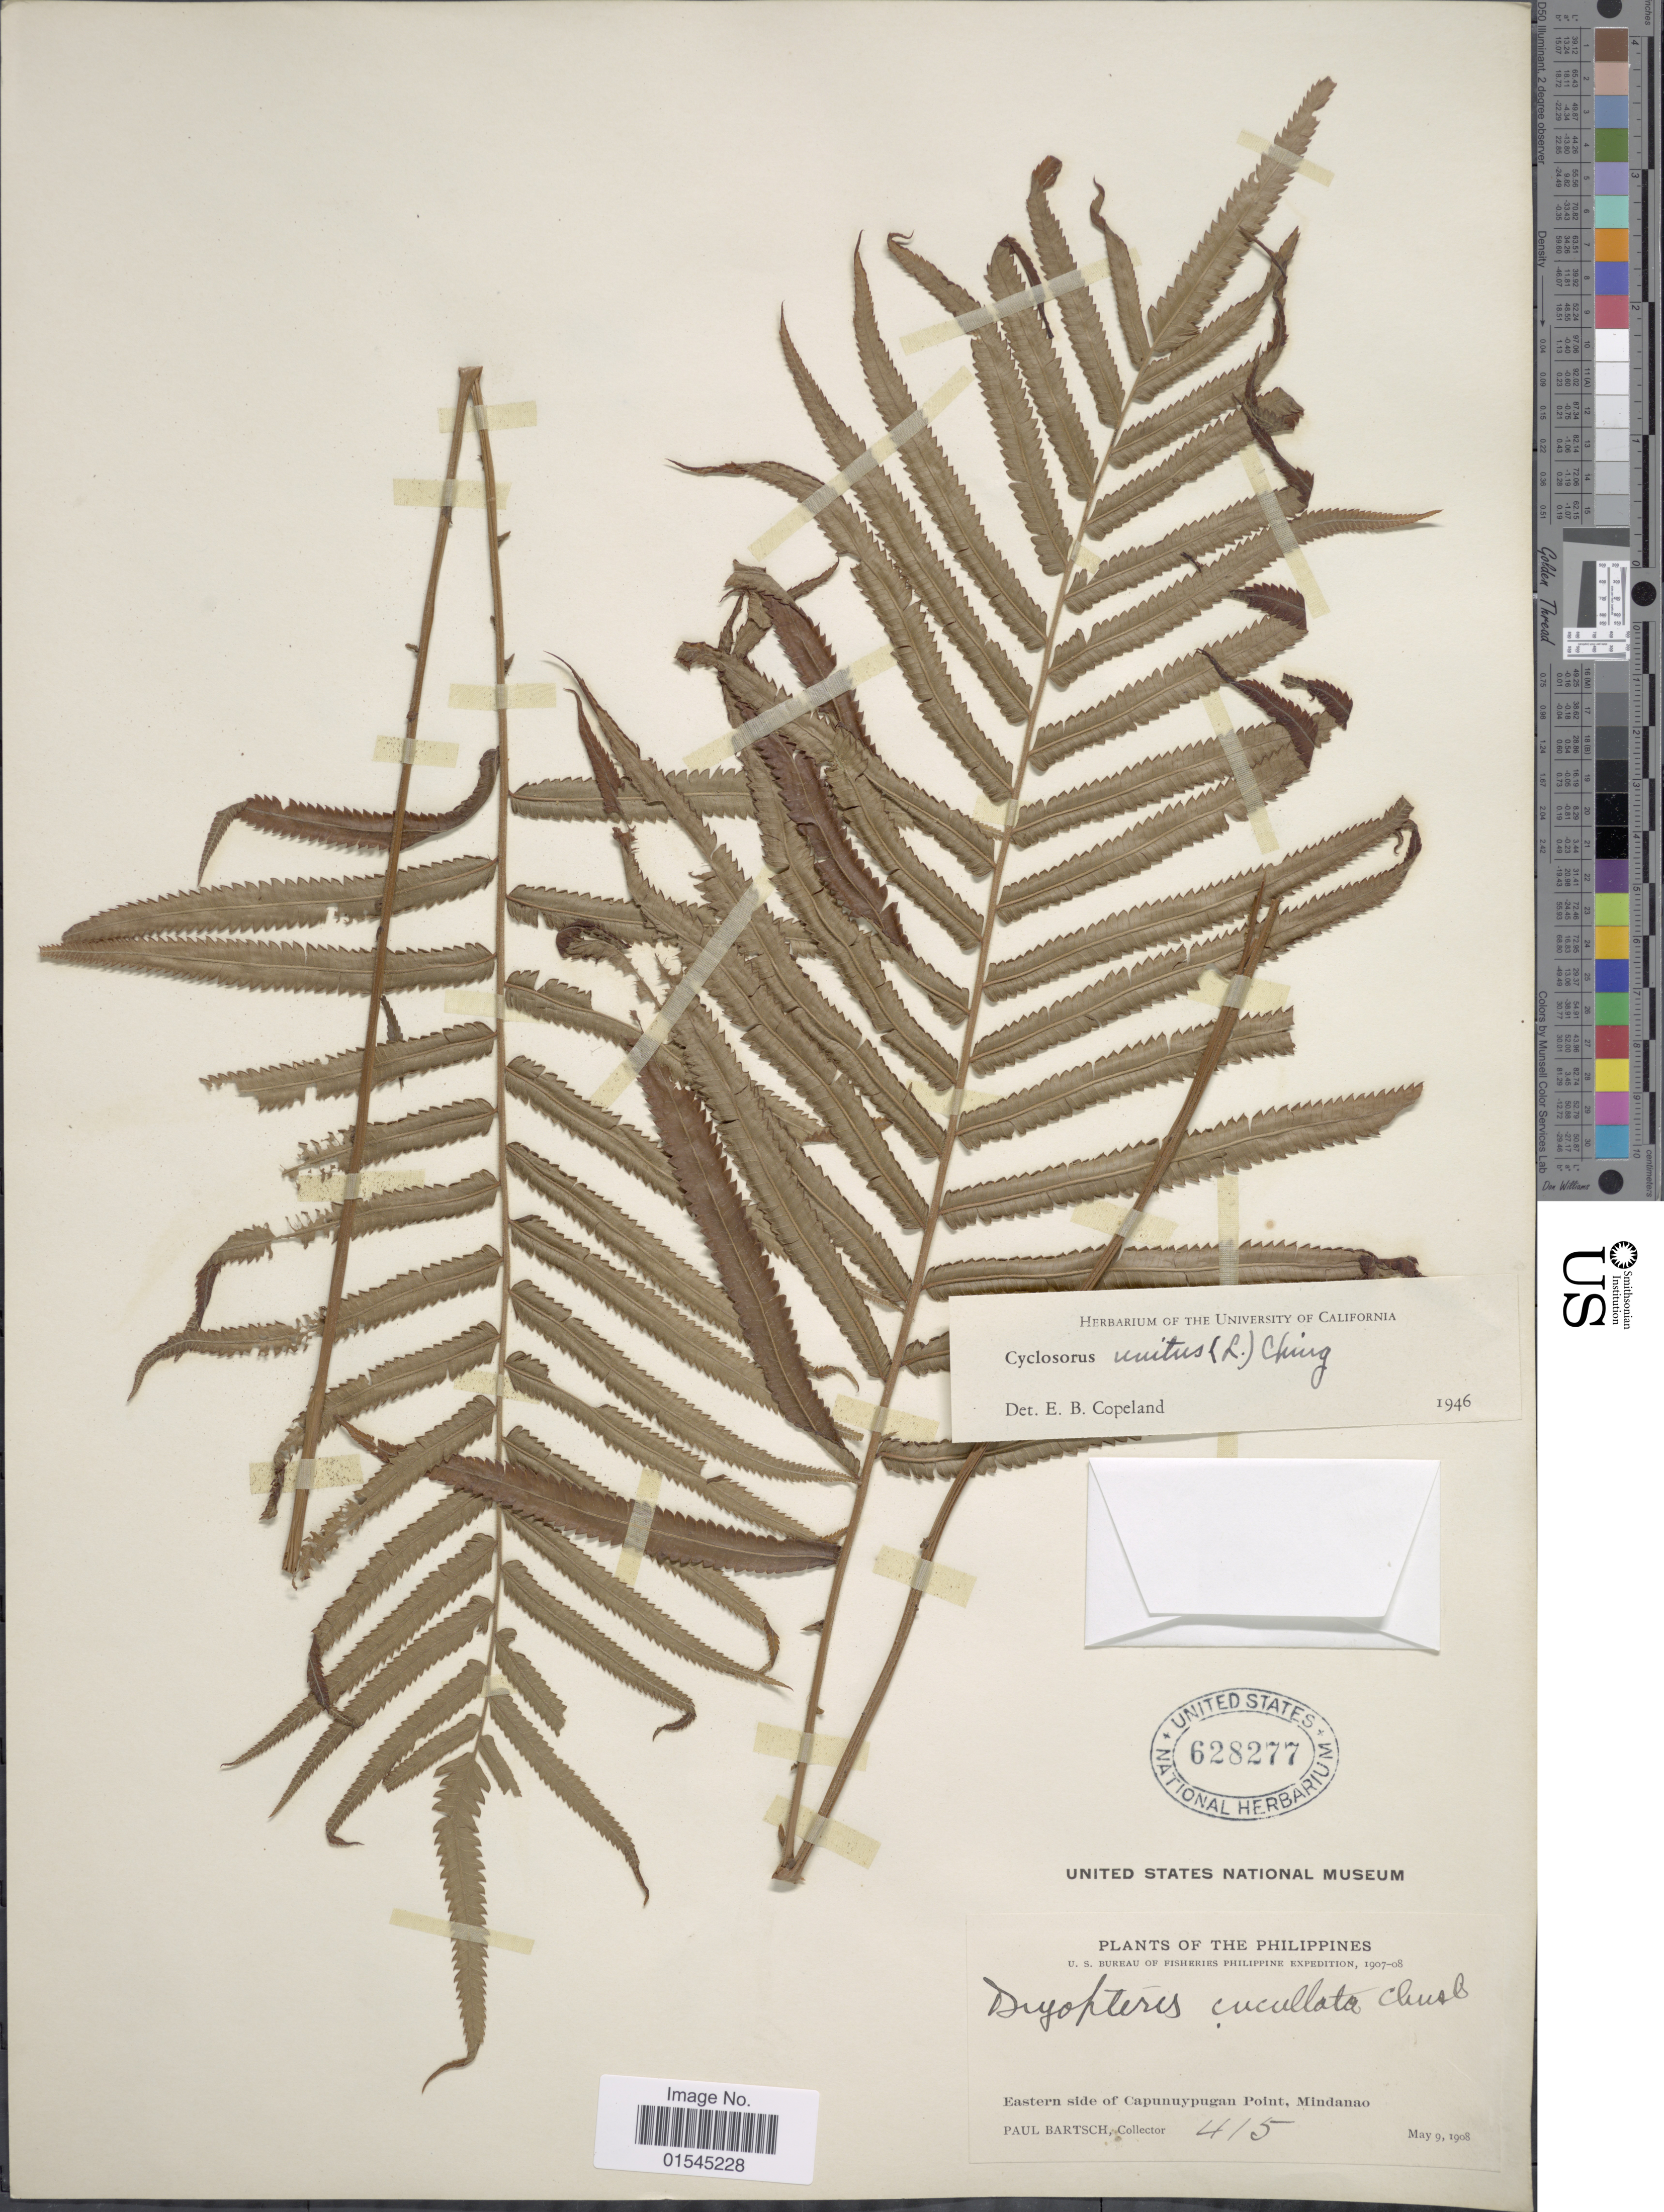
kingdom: Plantae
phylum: Tracheophyta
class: Polypodiopsida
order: Polypodiales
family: Thelypteridaceae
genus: Sphaerostephanos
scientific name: Sphaerostephanos unitus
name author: (L.) Holttum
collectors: P. Bartsch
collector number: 415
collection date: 1908-05-09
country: Philippines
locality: Eastern side of Capunuypugan Point, Mindanao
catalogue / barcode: US 628277